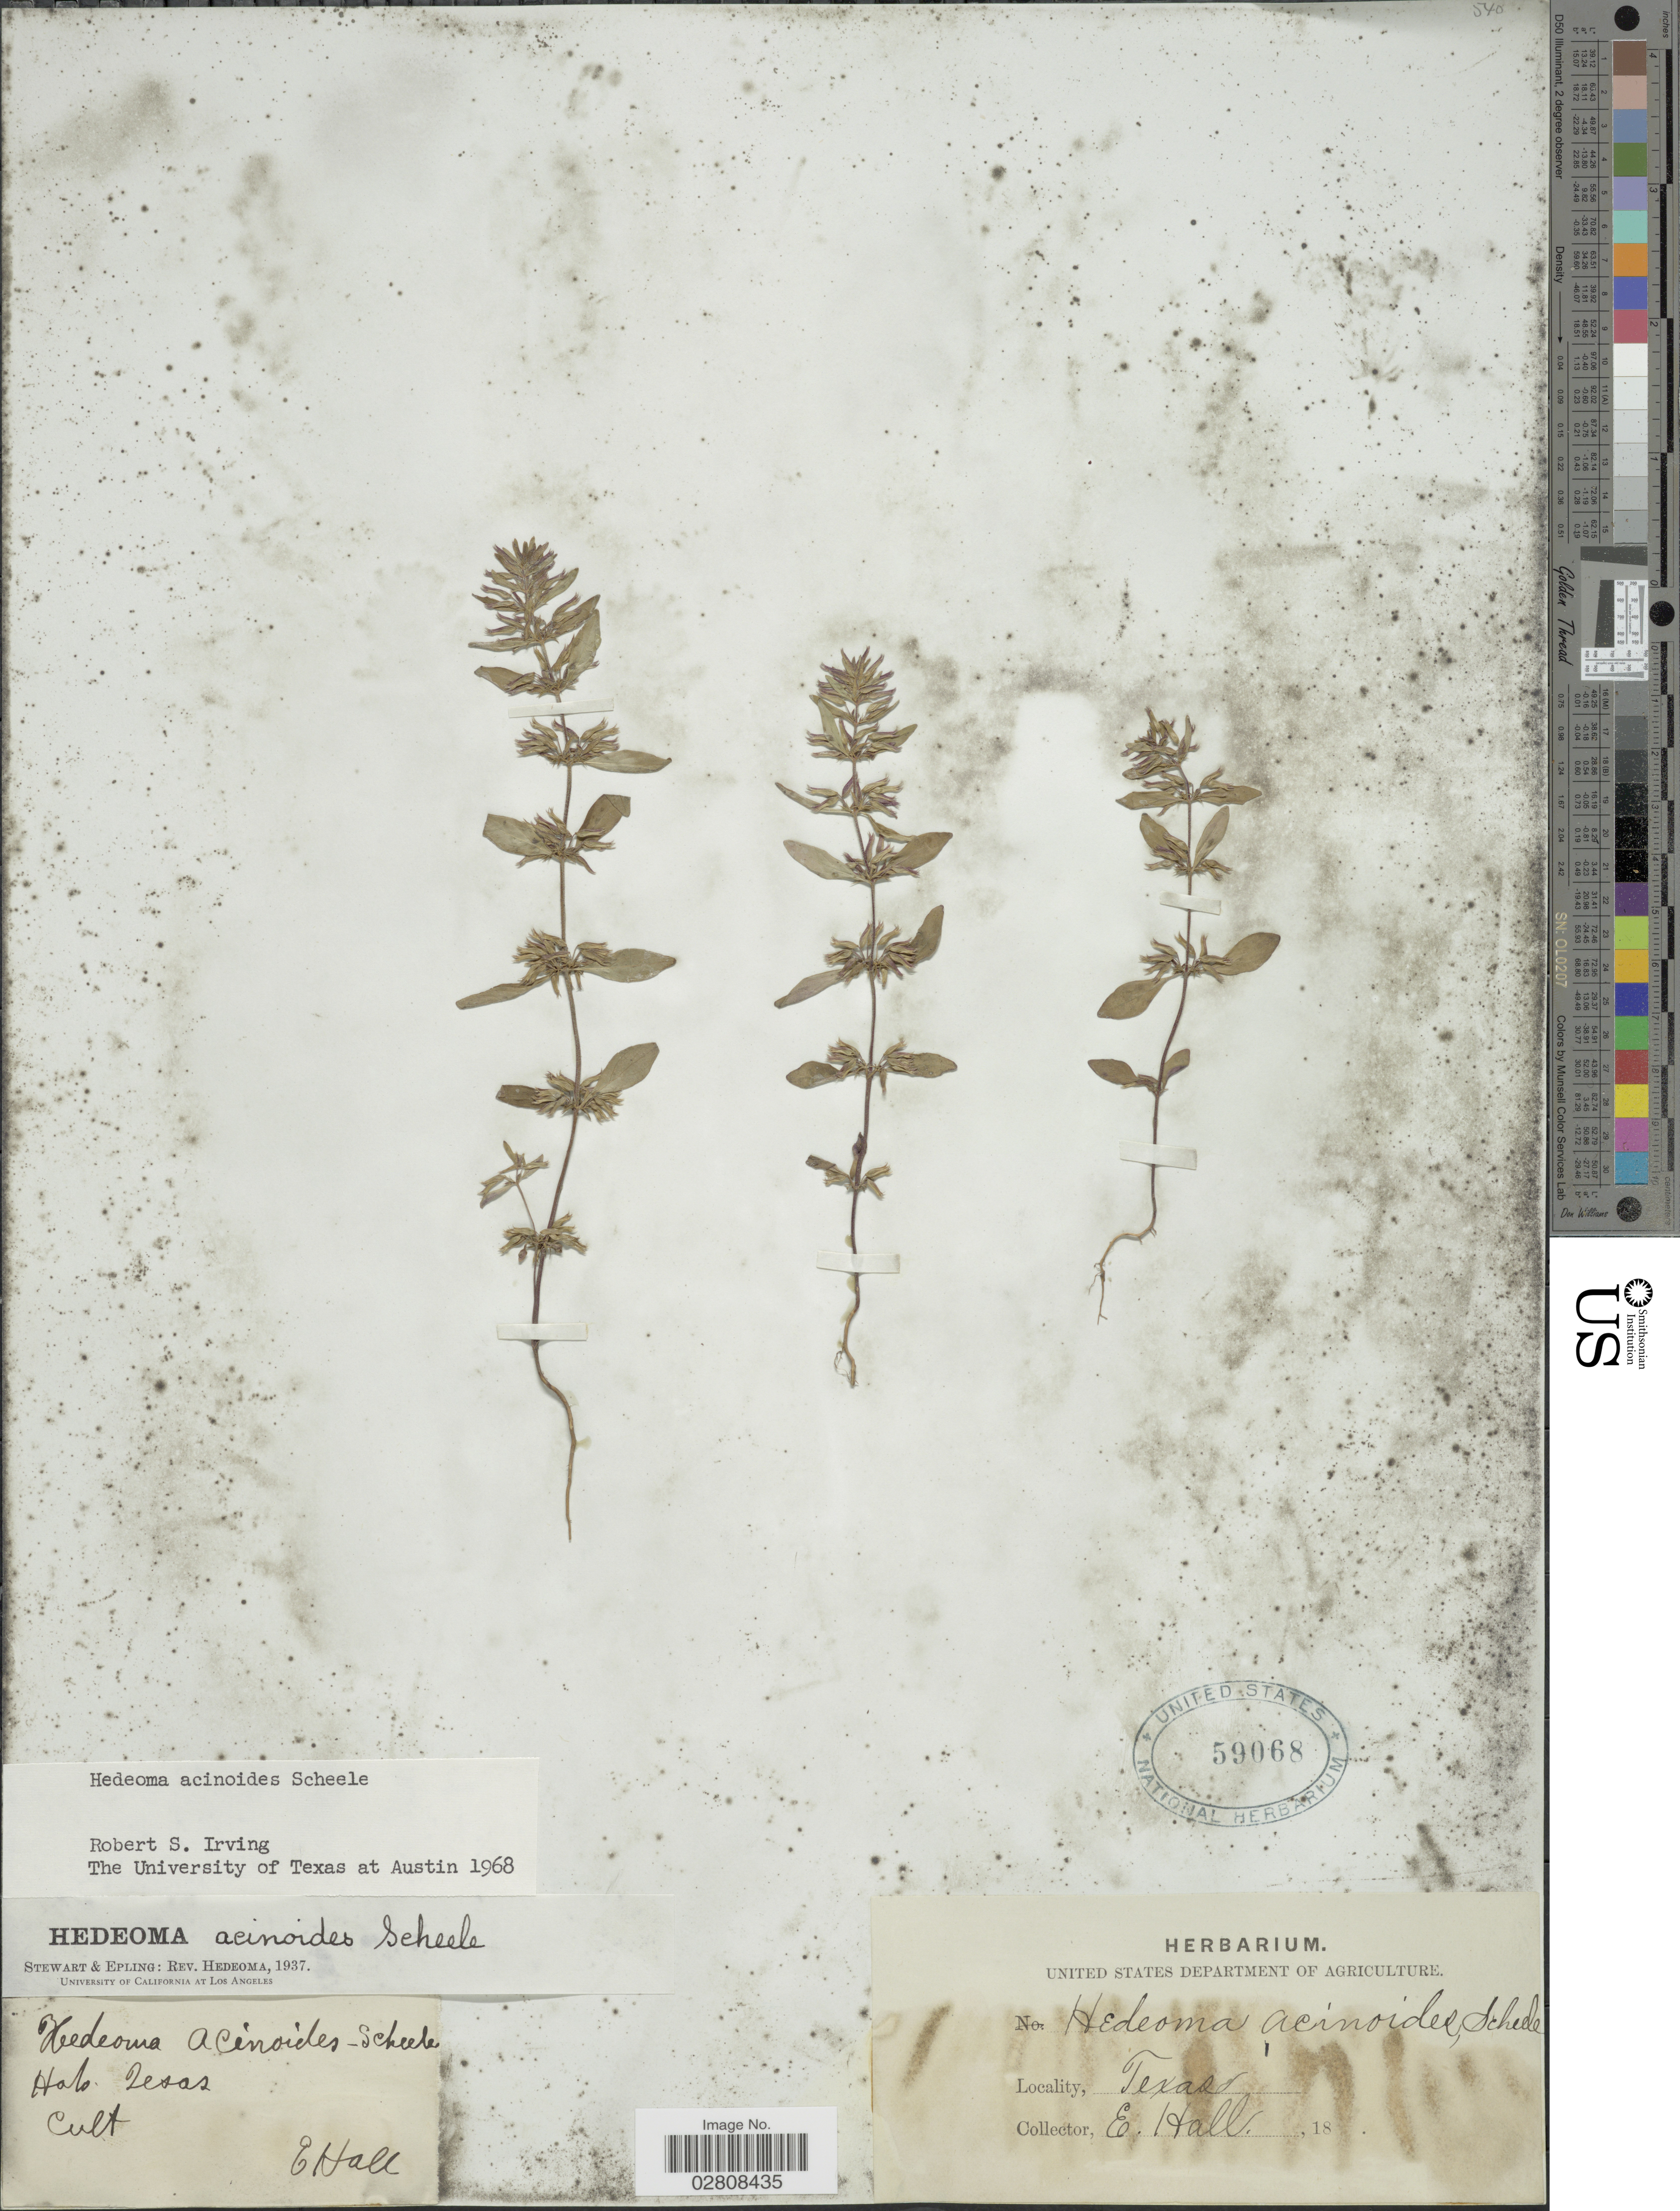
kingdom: Plantae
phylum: Tracheophyta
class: Magnoliopsida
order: Lamiales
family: Lamiaceae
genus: Hedeoma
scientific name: Hedeoma acinoides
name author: Scheele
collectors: E. Hall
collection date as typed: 18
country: United States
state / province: Texas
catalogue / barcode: US 59068